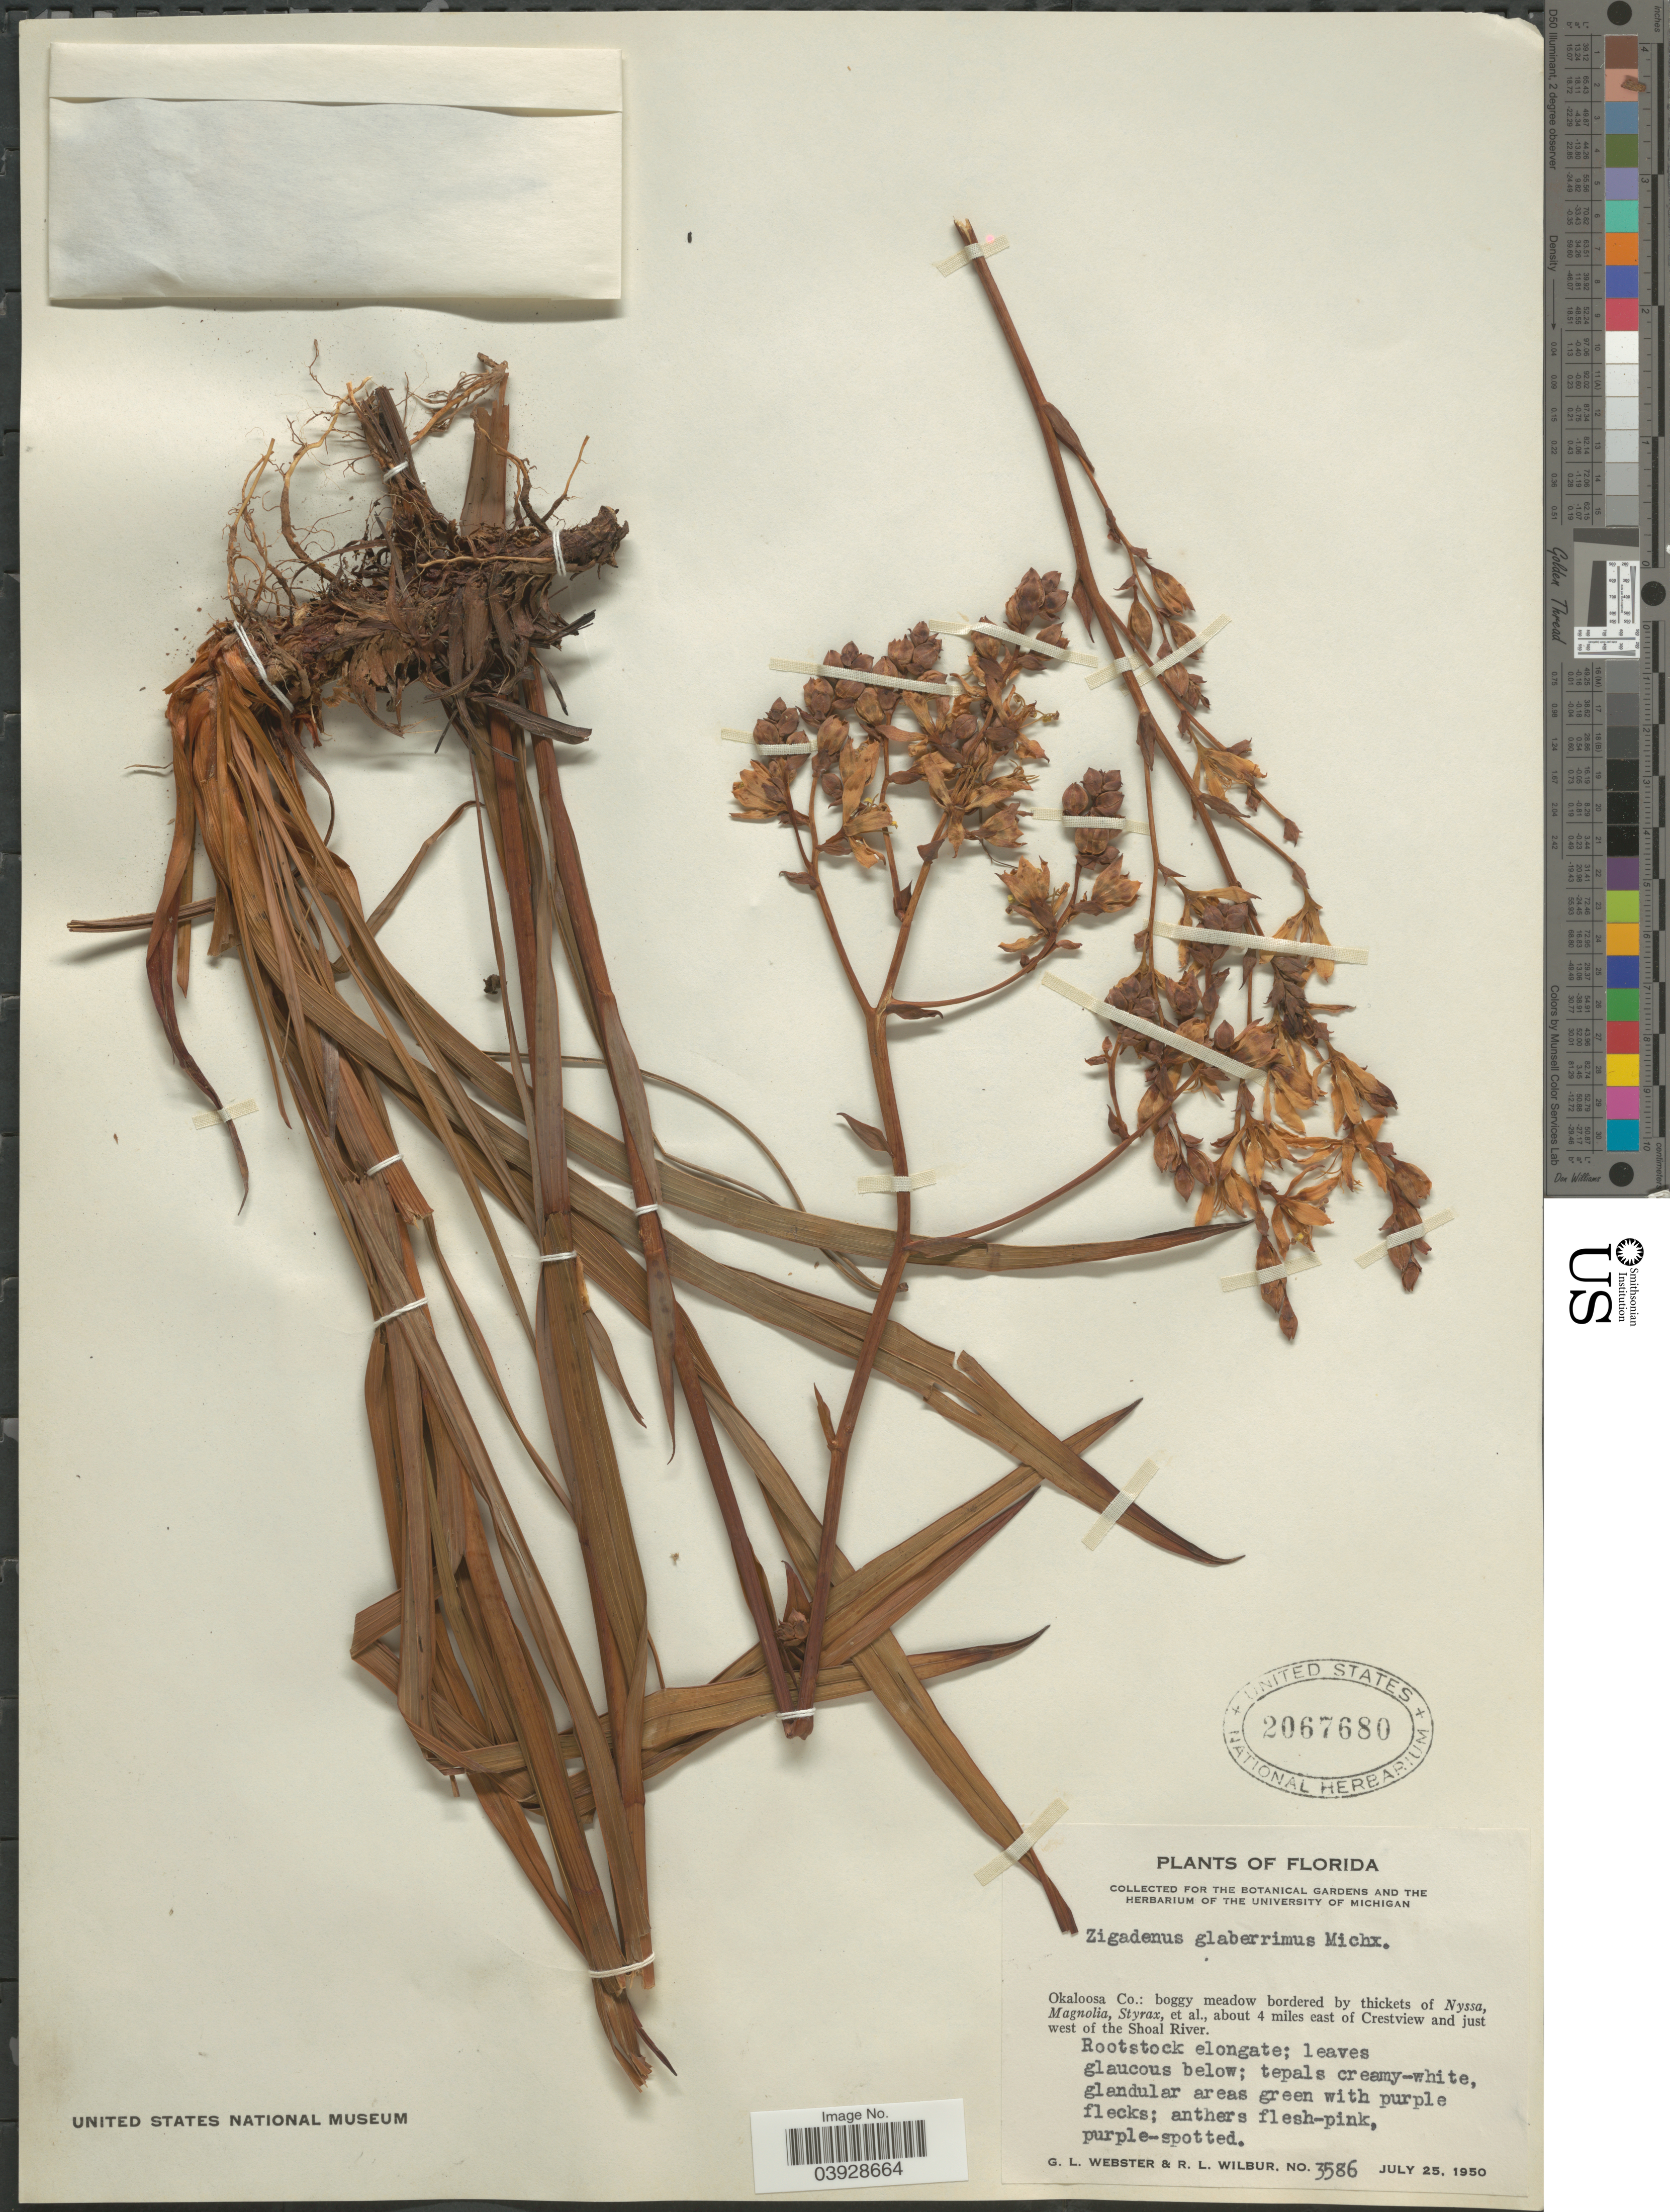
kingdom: Plantae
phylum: Tracheophyta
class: Liliopsida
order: Liliales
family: Melanthiaceae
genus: Zigadenus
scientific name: Zigadenus glaberrimus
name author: Michx.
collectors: G. L. Webster & R. L. Wilbur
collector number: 3586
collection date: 1950-07-25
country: United States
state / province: Florida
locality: Okaloosa Co.: about 4 miles east of Crestview and just west of Shoal River.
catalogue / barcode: US 2067680